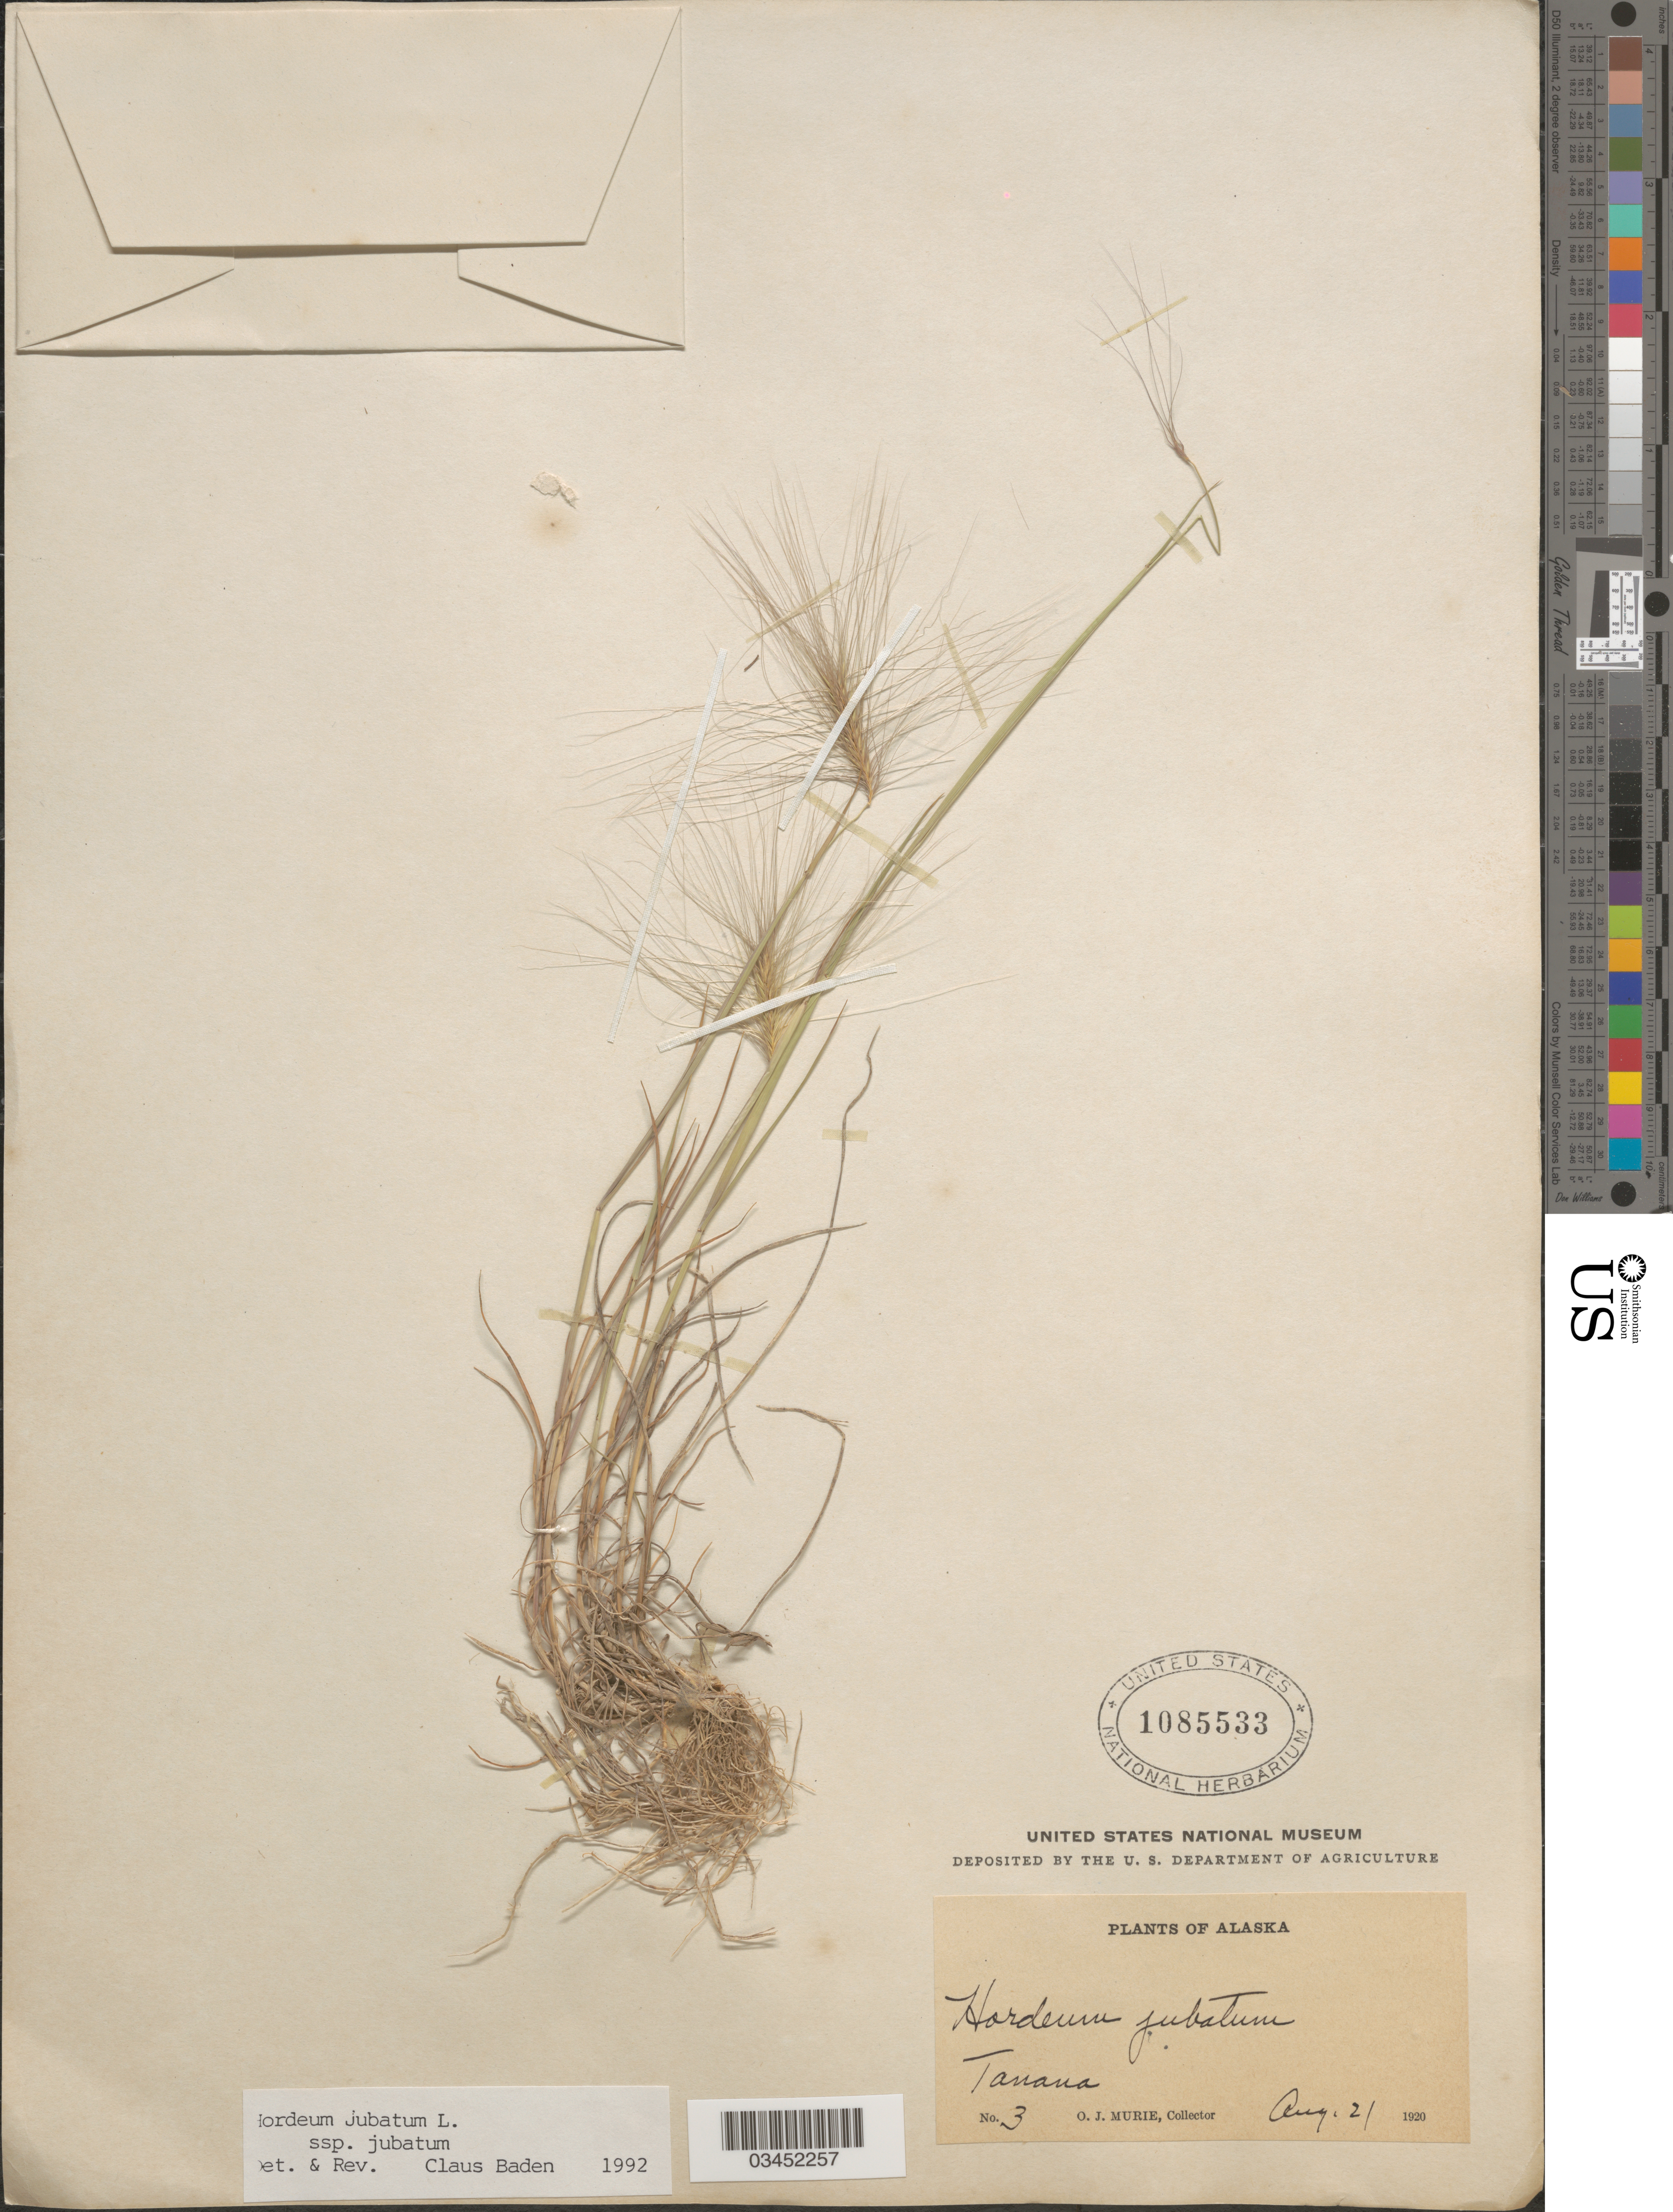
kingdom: Plantae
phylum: Tracheophyta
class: Liliopsida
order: Poales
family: Poaceae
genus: Hordeum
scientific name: Hordeum jubatum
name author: L.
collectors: O. Murie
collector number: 3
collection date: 1920-08-21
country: United States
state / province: Alaska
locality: Tanana.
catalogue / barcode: US 1085533